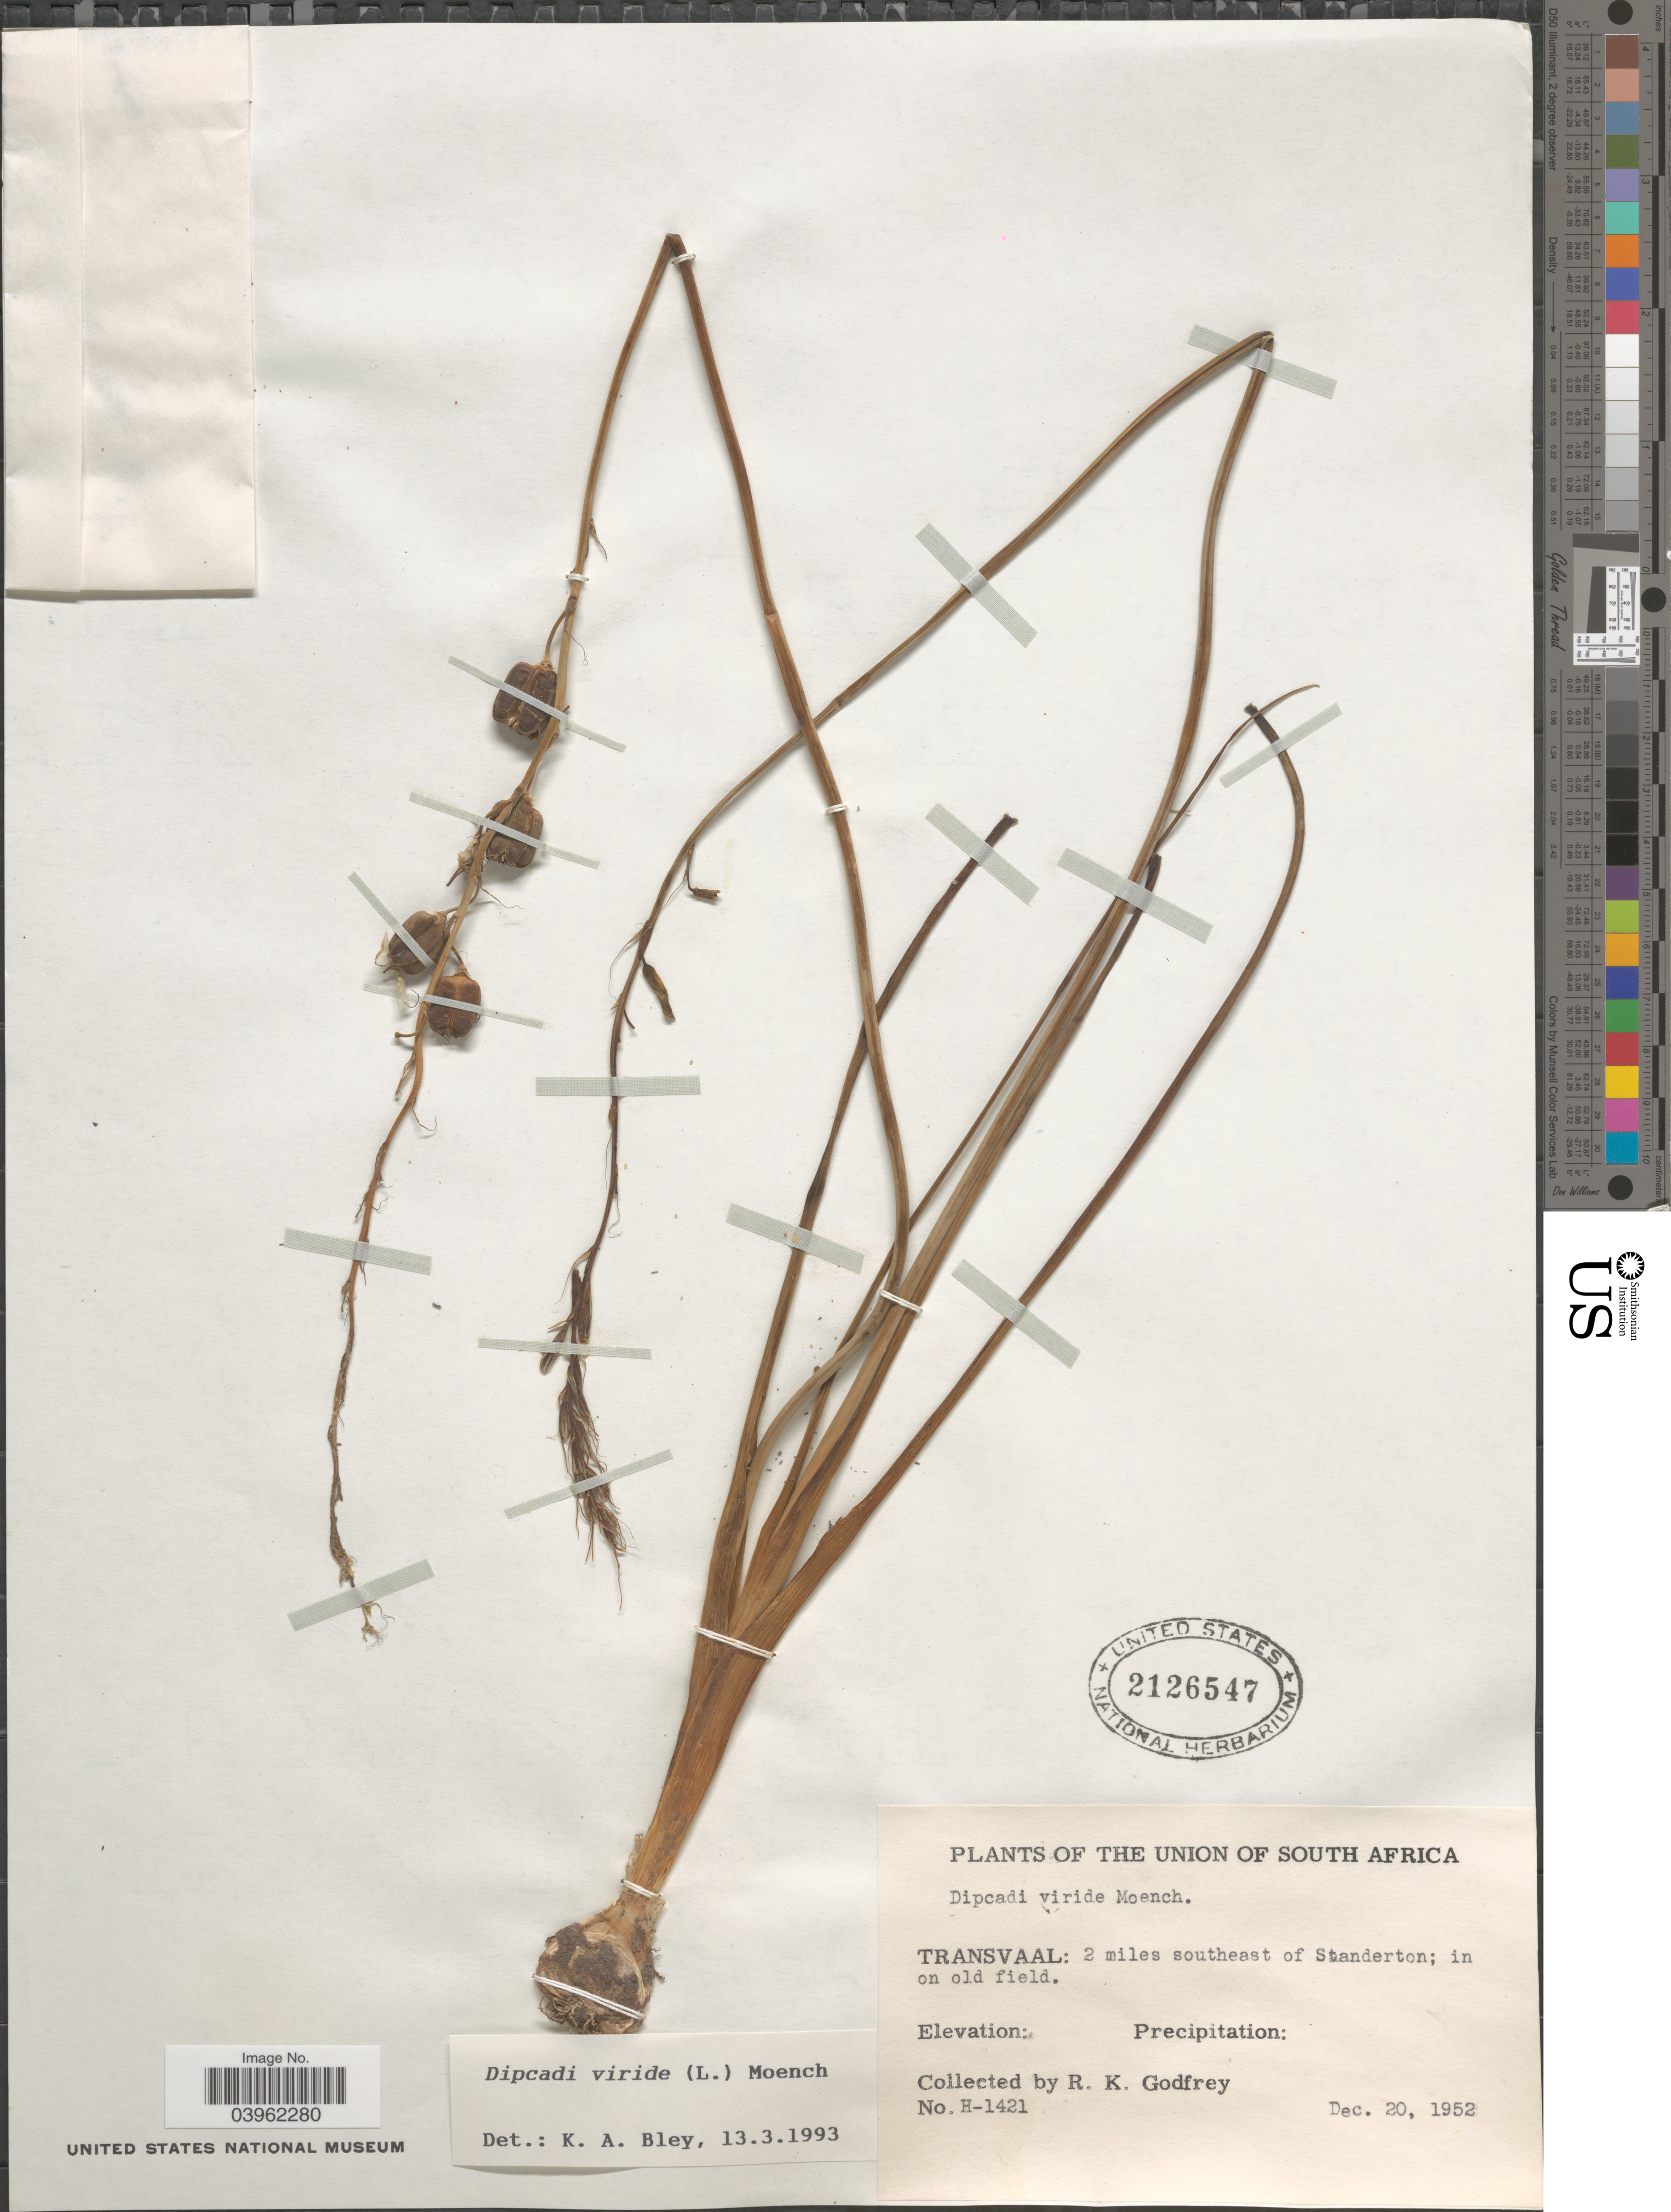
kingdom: Plantae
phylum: Tracheophyta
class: Liliopsida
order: Asparagales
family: Asparagaceae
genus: Dipcadi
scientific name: Dipcadi viride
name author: (L.) Moench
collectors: R. K. Godfrey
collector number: H-1421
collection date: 1952-12-20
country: South Africa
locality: Union of South Africa. Transvaal: 2 miles southeast of Standerton; in on old field.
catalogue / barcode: US 2126547